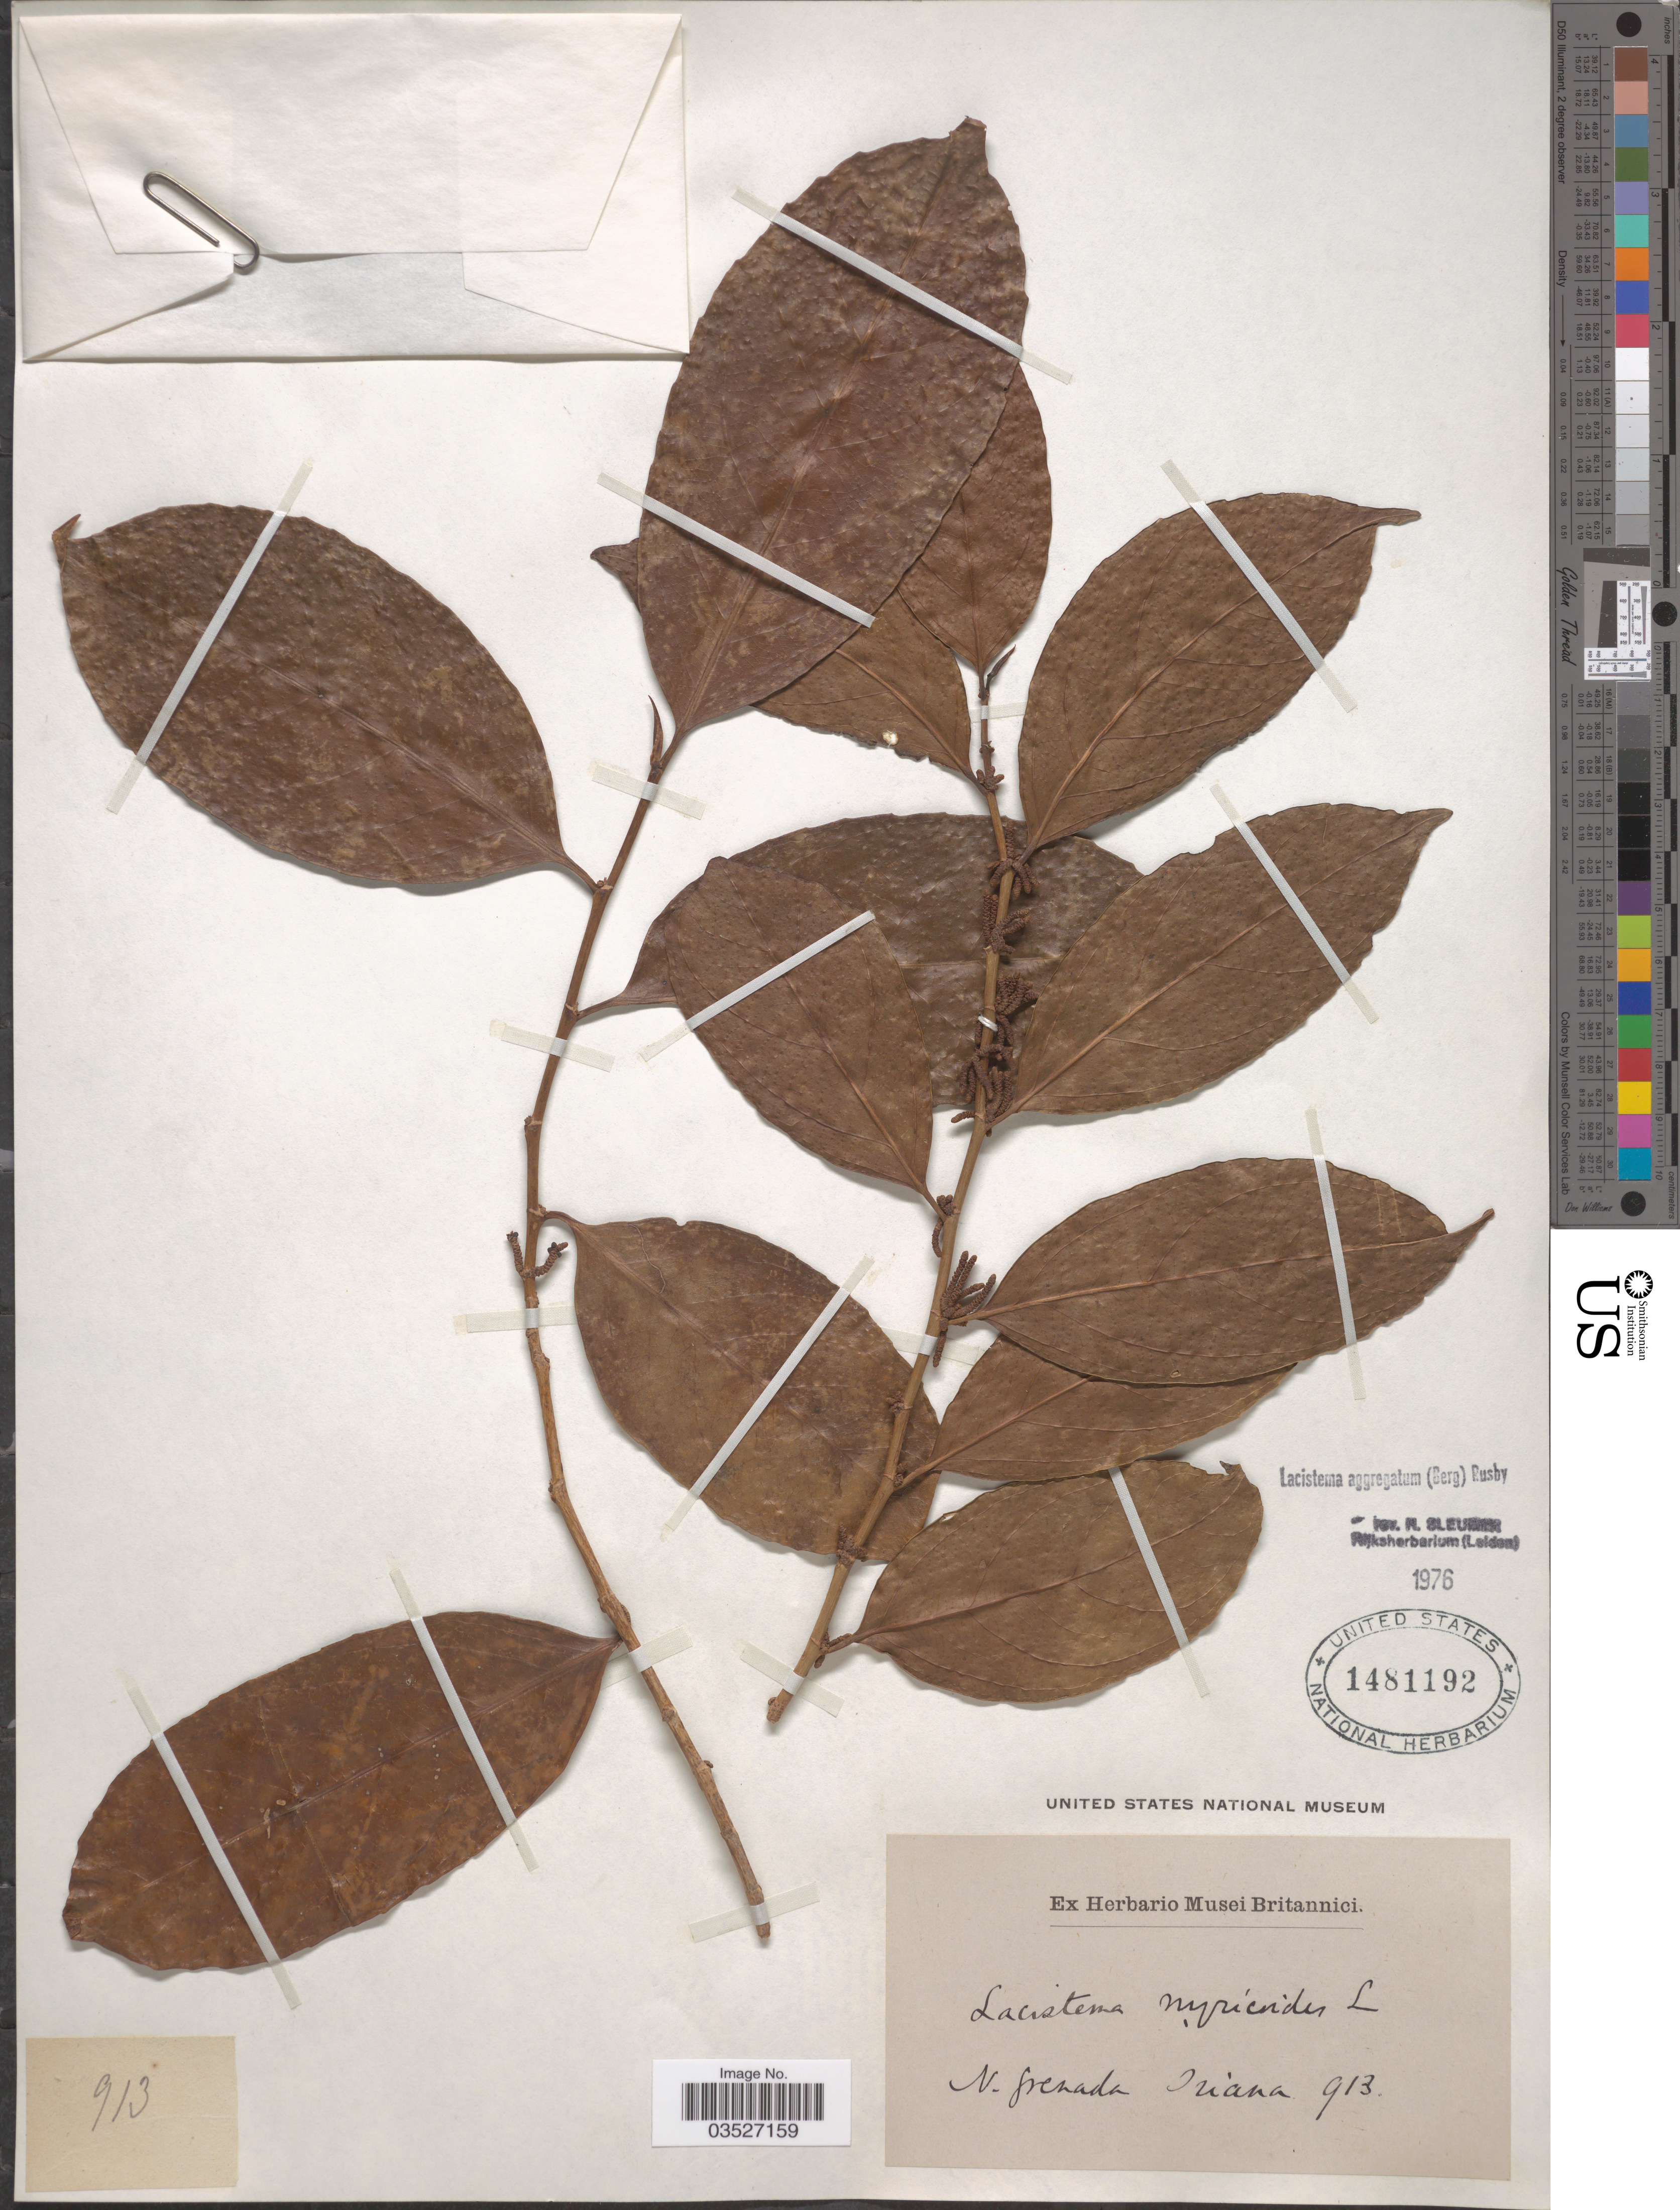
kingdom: Plantae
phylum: Tracheophyta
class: Magnoliopsida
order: Malpighiales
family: Lacistemataceae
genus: Lacistema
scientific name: Lacistema aggregatum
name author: (P.J. Bergius) Rusby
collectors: Triana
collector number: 913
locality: N. Grenada.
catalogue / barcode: US 1481192